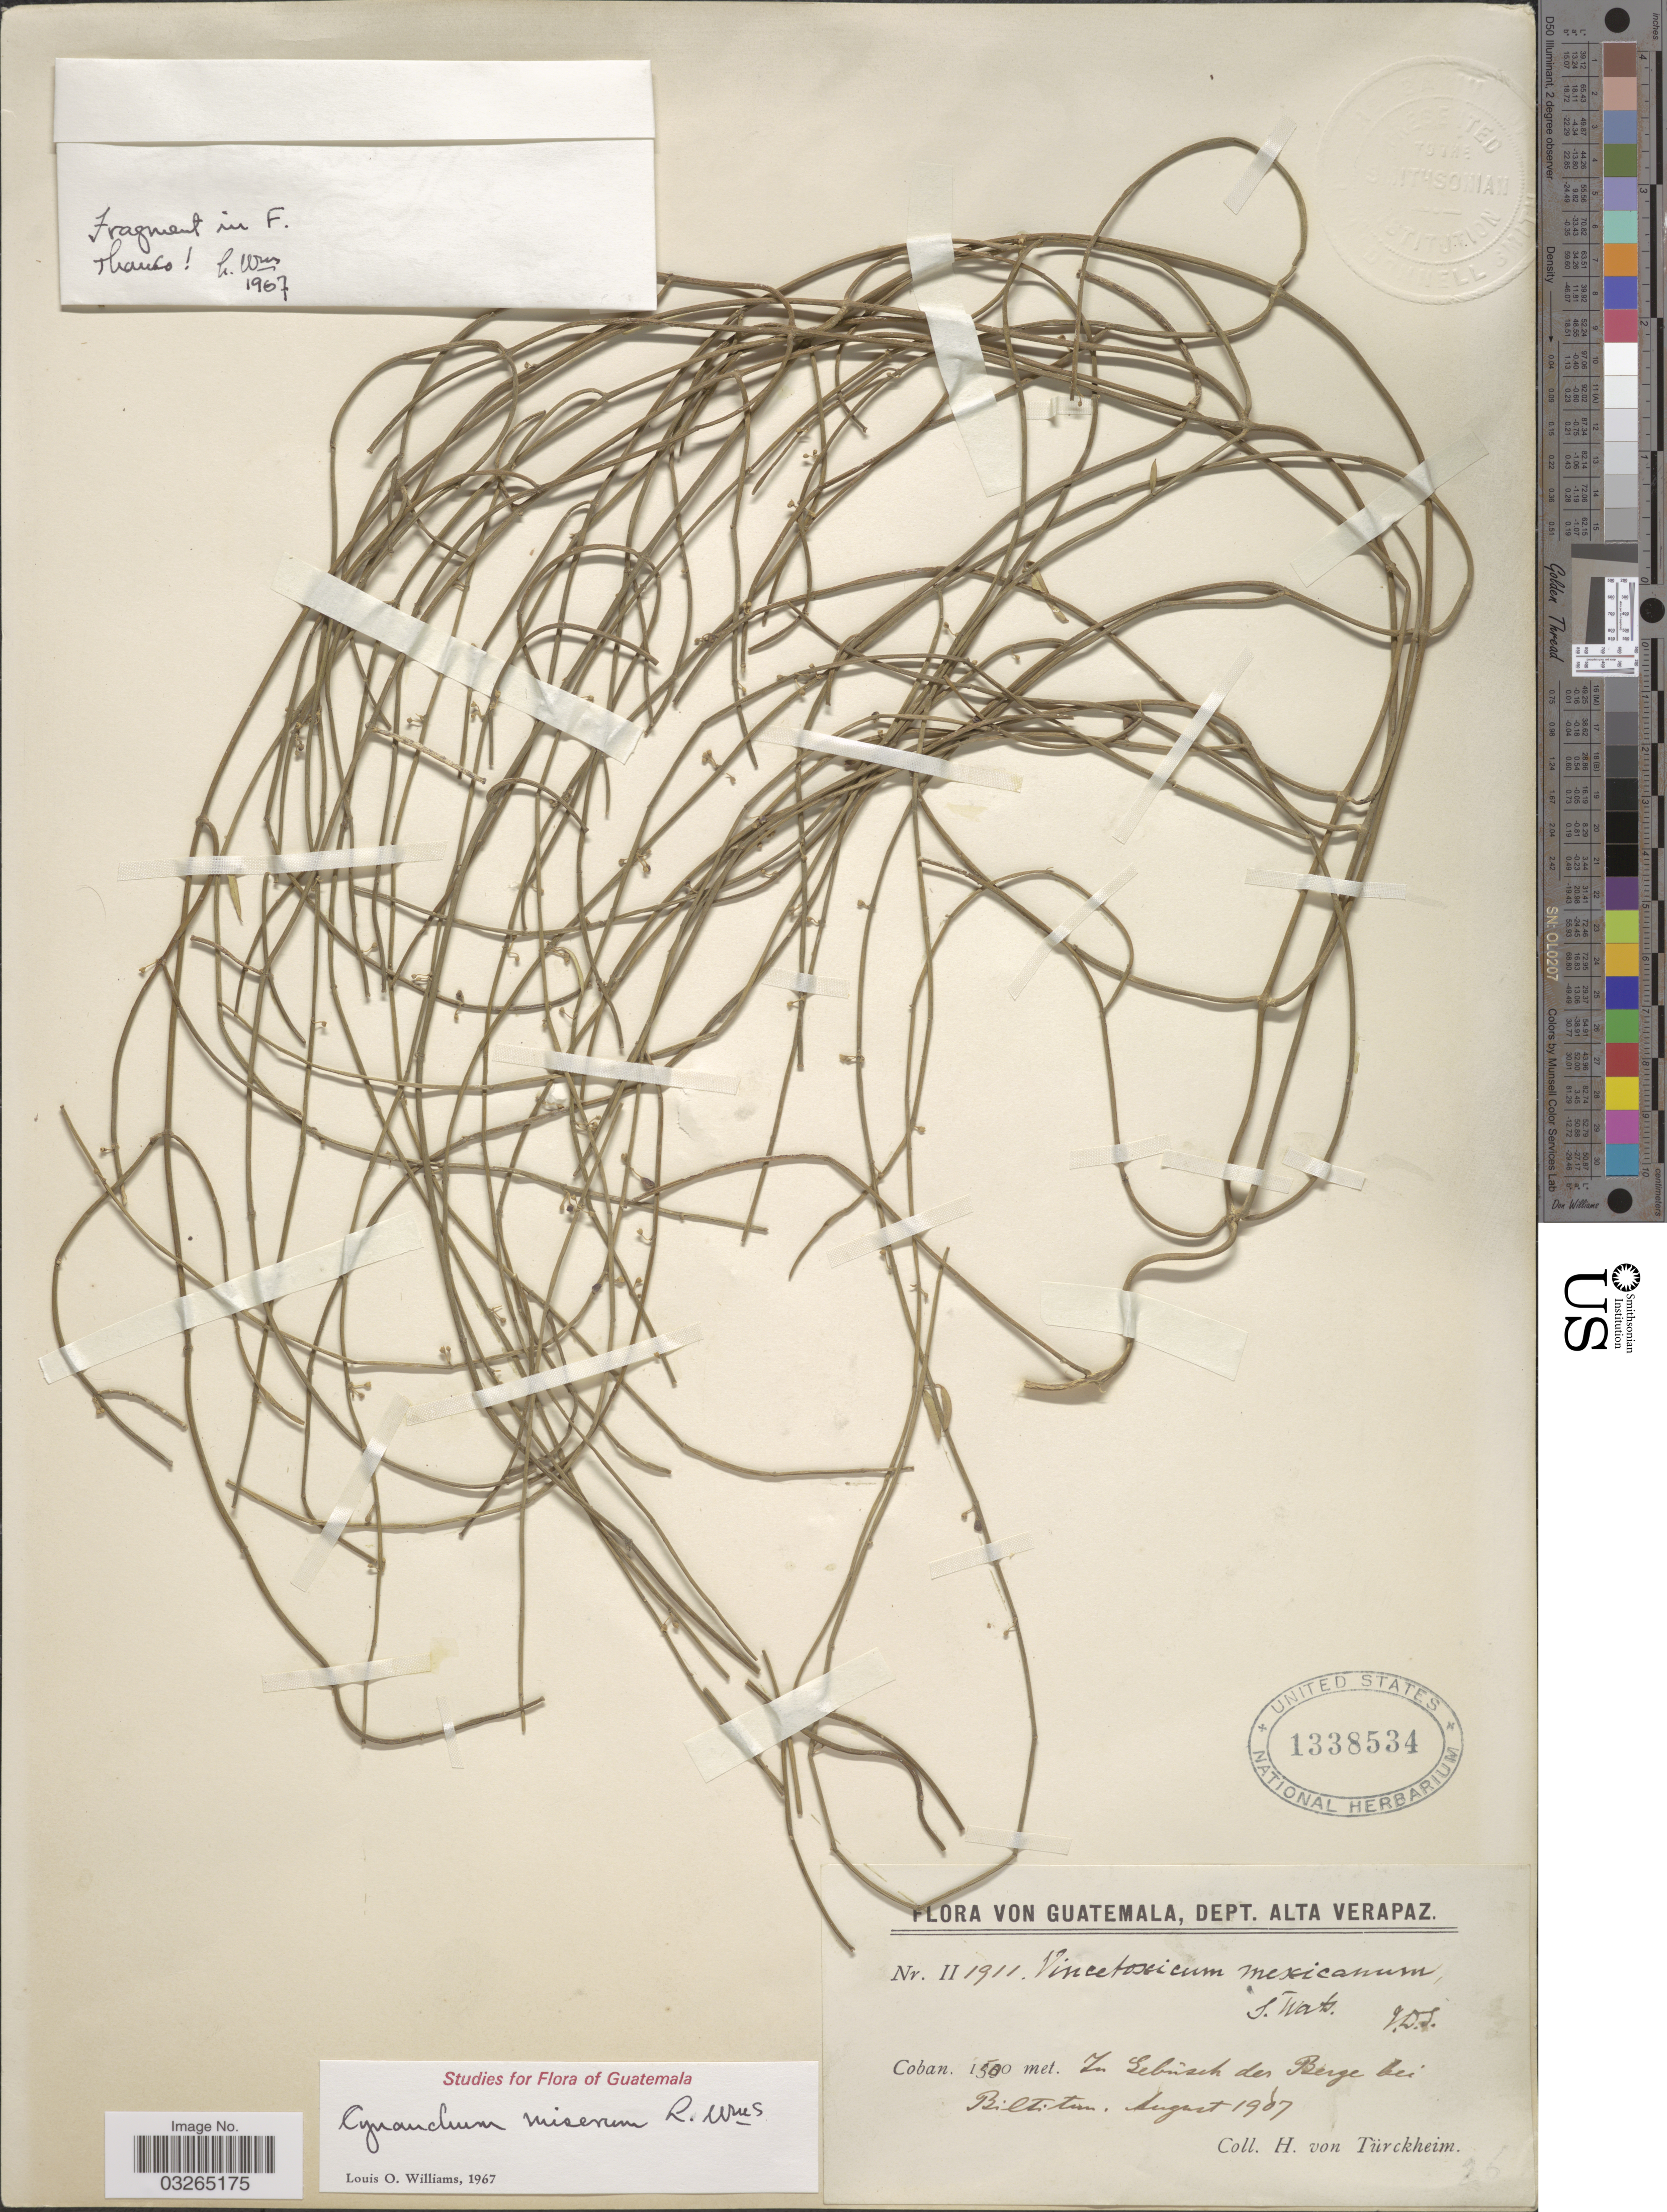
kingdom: Plantae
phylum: Tracheophyta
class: Magnoliopsida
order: Gentianales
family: Apocynaceae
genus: Orthosia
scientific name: Orthosia misera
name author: (L.O. Williams) W.D. Stevens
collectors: H. von Türckheim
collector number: II1911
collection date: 1907-08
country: Guatemala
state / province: Alta Verapaz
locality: Dept. Alta Verapaz, Cobán. In gebüsch der berge bei Biltitun [in bushes at the mountains at Biltitun]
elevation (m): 1500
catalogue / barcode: US 1338534